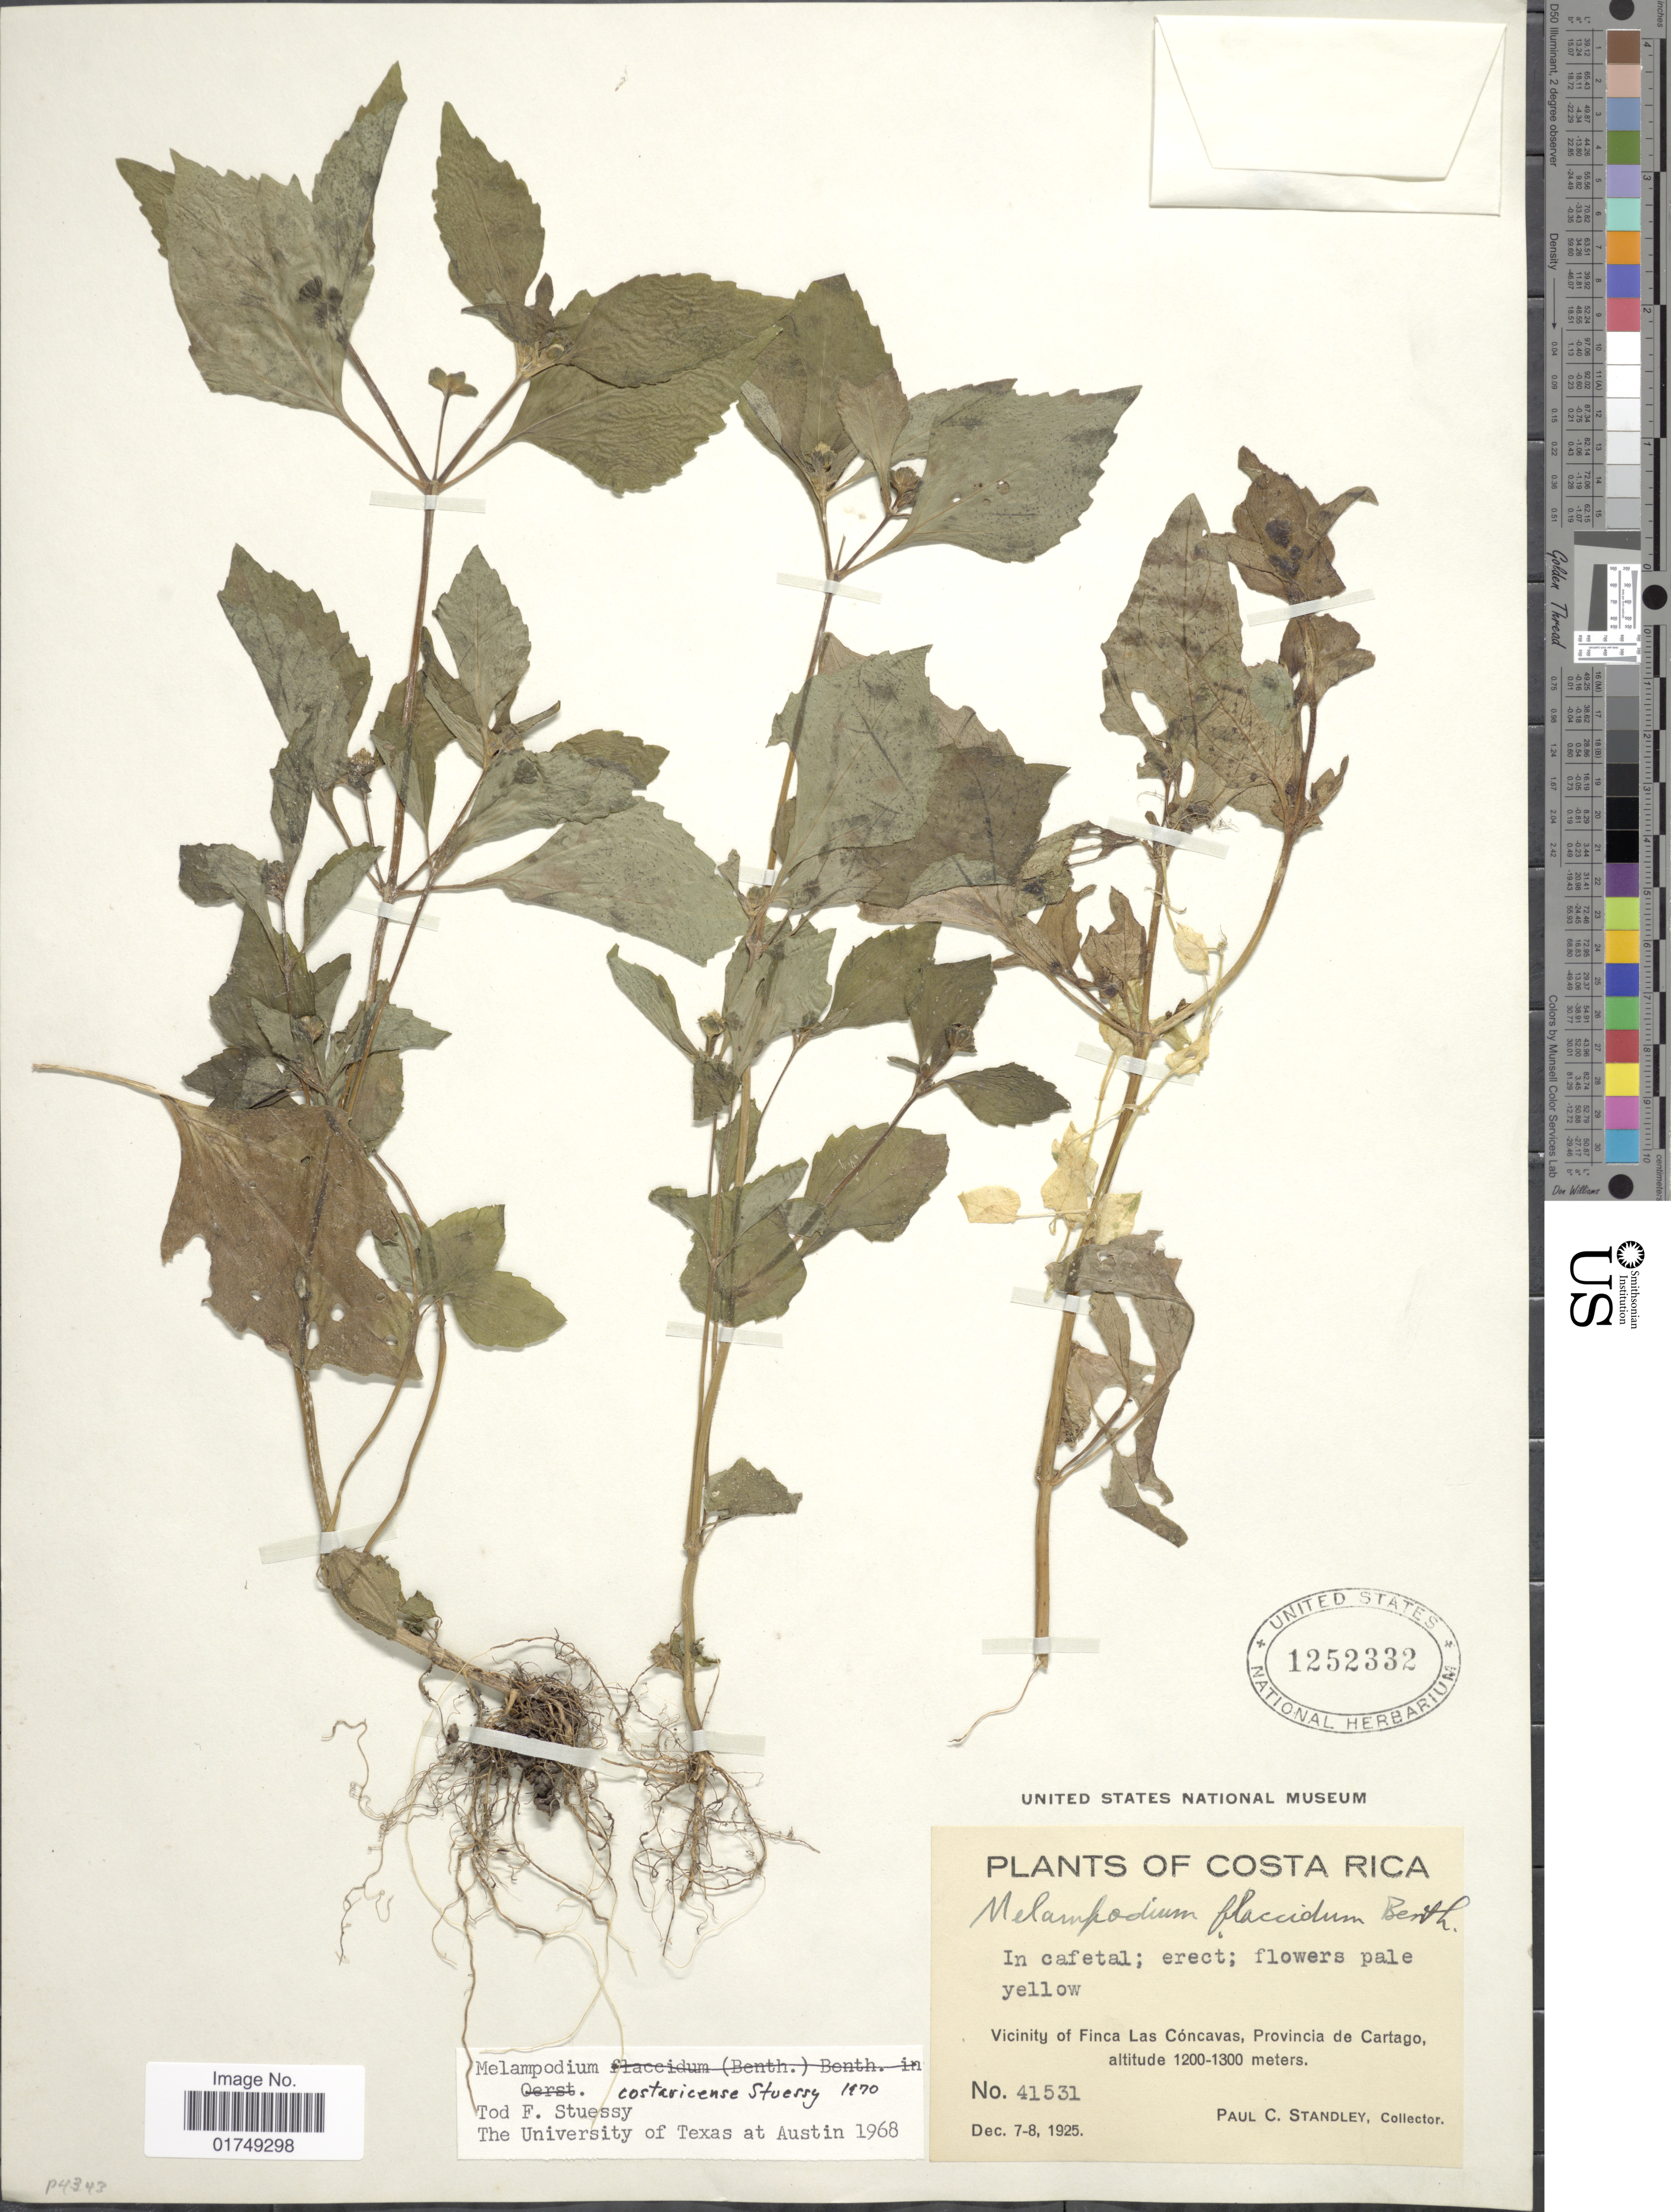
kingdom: Plantae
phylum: Tracheophyta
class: Magnoliopsida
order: Asterales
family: Asteraceae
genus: Melampodium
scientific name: Melampodium costaricense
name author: Stuessy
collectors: P. C. Standley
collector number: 41531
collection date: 1925-12-07/1925-12-08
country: Costa Rica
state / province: Cartago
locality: Vicinity of Finca Las Concavas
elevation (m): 1200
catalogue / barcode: US 1252332